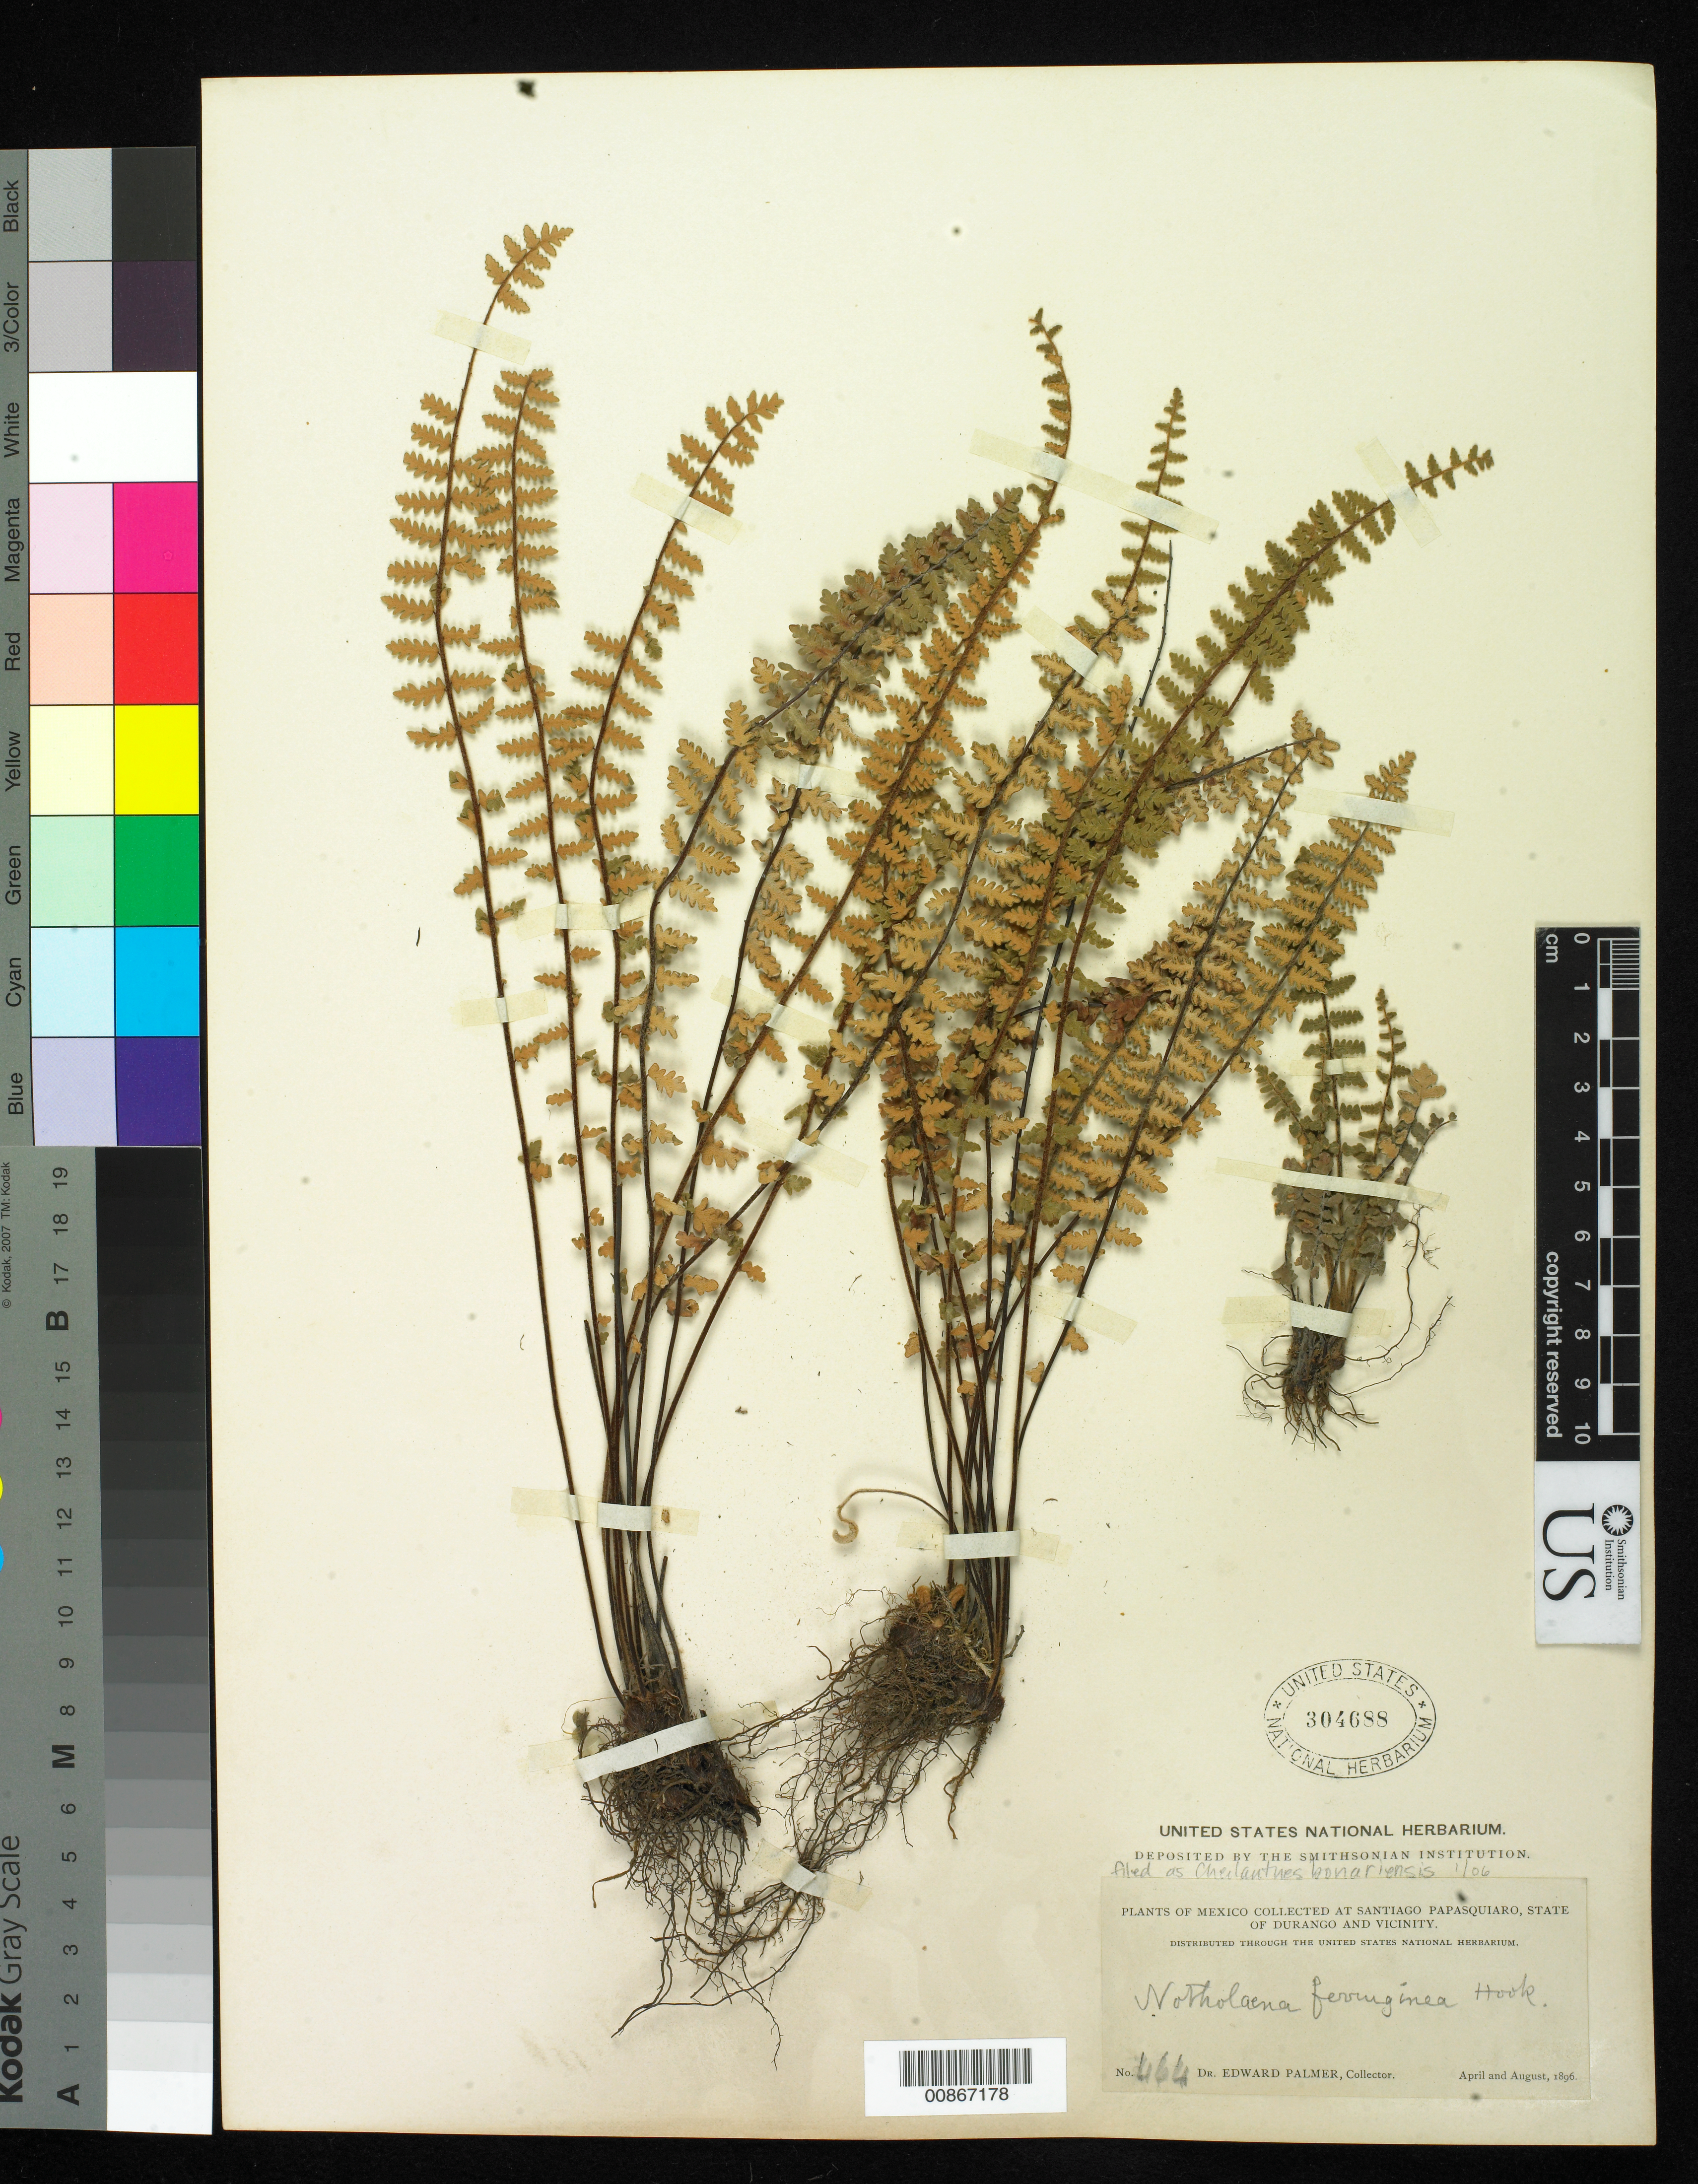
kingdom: Plantae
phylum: Tracheophyta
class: Polypodiopsida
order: Polypodiales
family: Pteridaceae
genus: Myriopteris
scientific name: Myriopteris aurea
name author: (Poir.) Grusz & Windham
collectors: E. Palmer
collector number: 464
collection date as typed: Apr 1896 to -- Aug 1896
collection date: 1896-04/1896-08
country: Mexico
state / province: Durango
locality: Santiago Papasquiaro, Durango and vicinity.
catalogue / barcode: US 304688